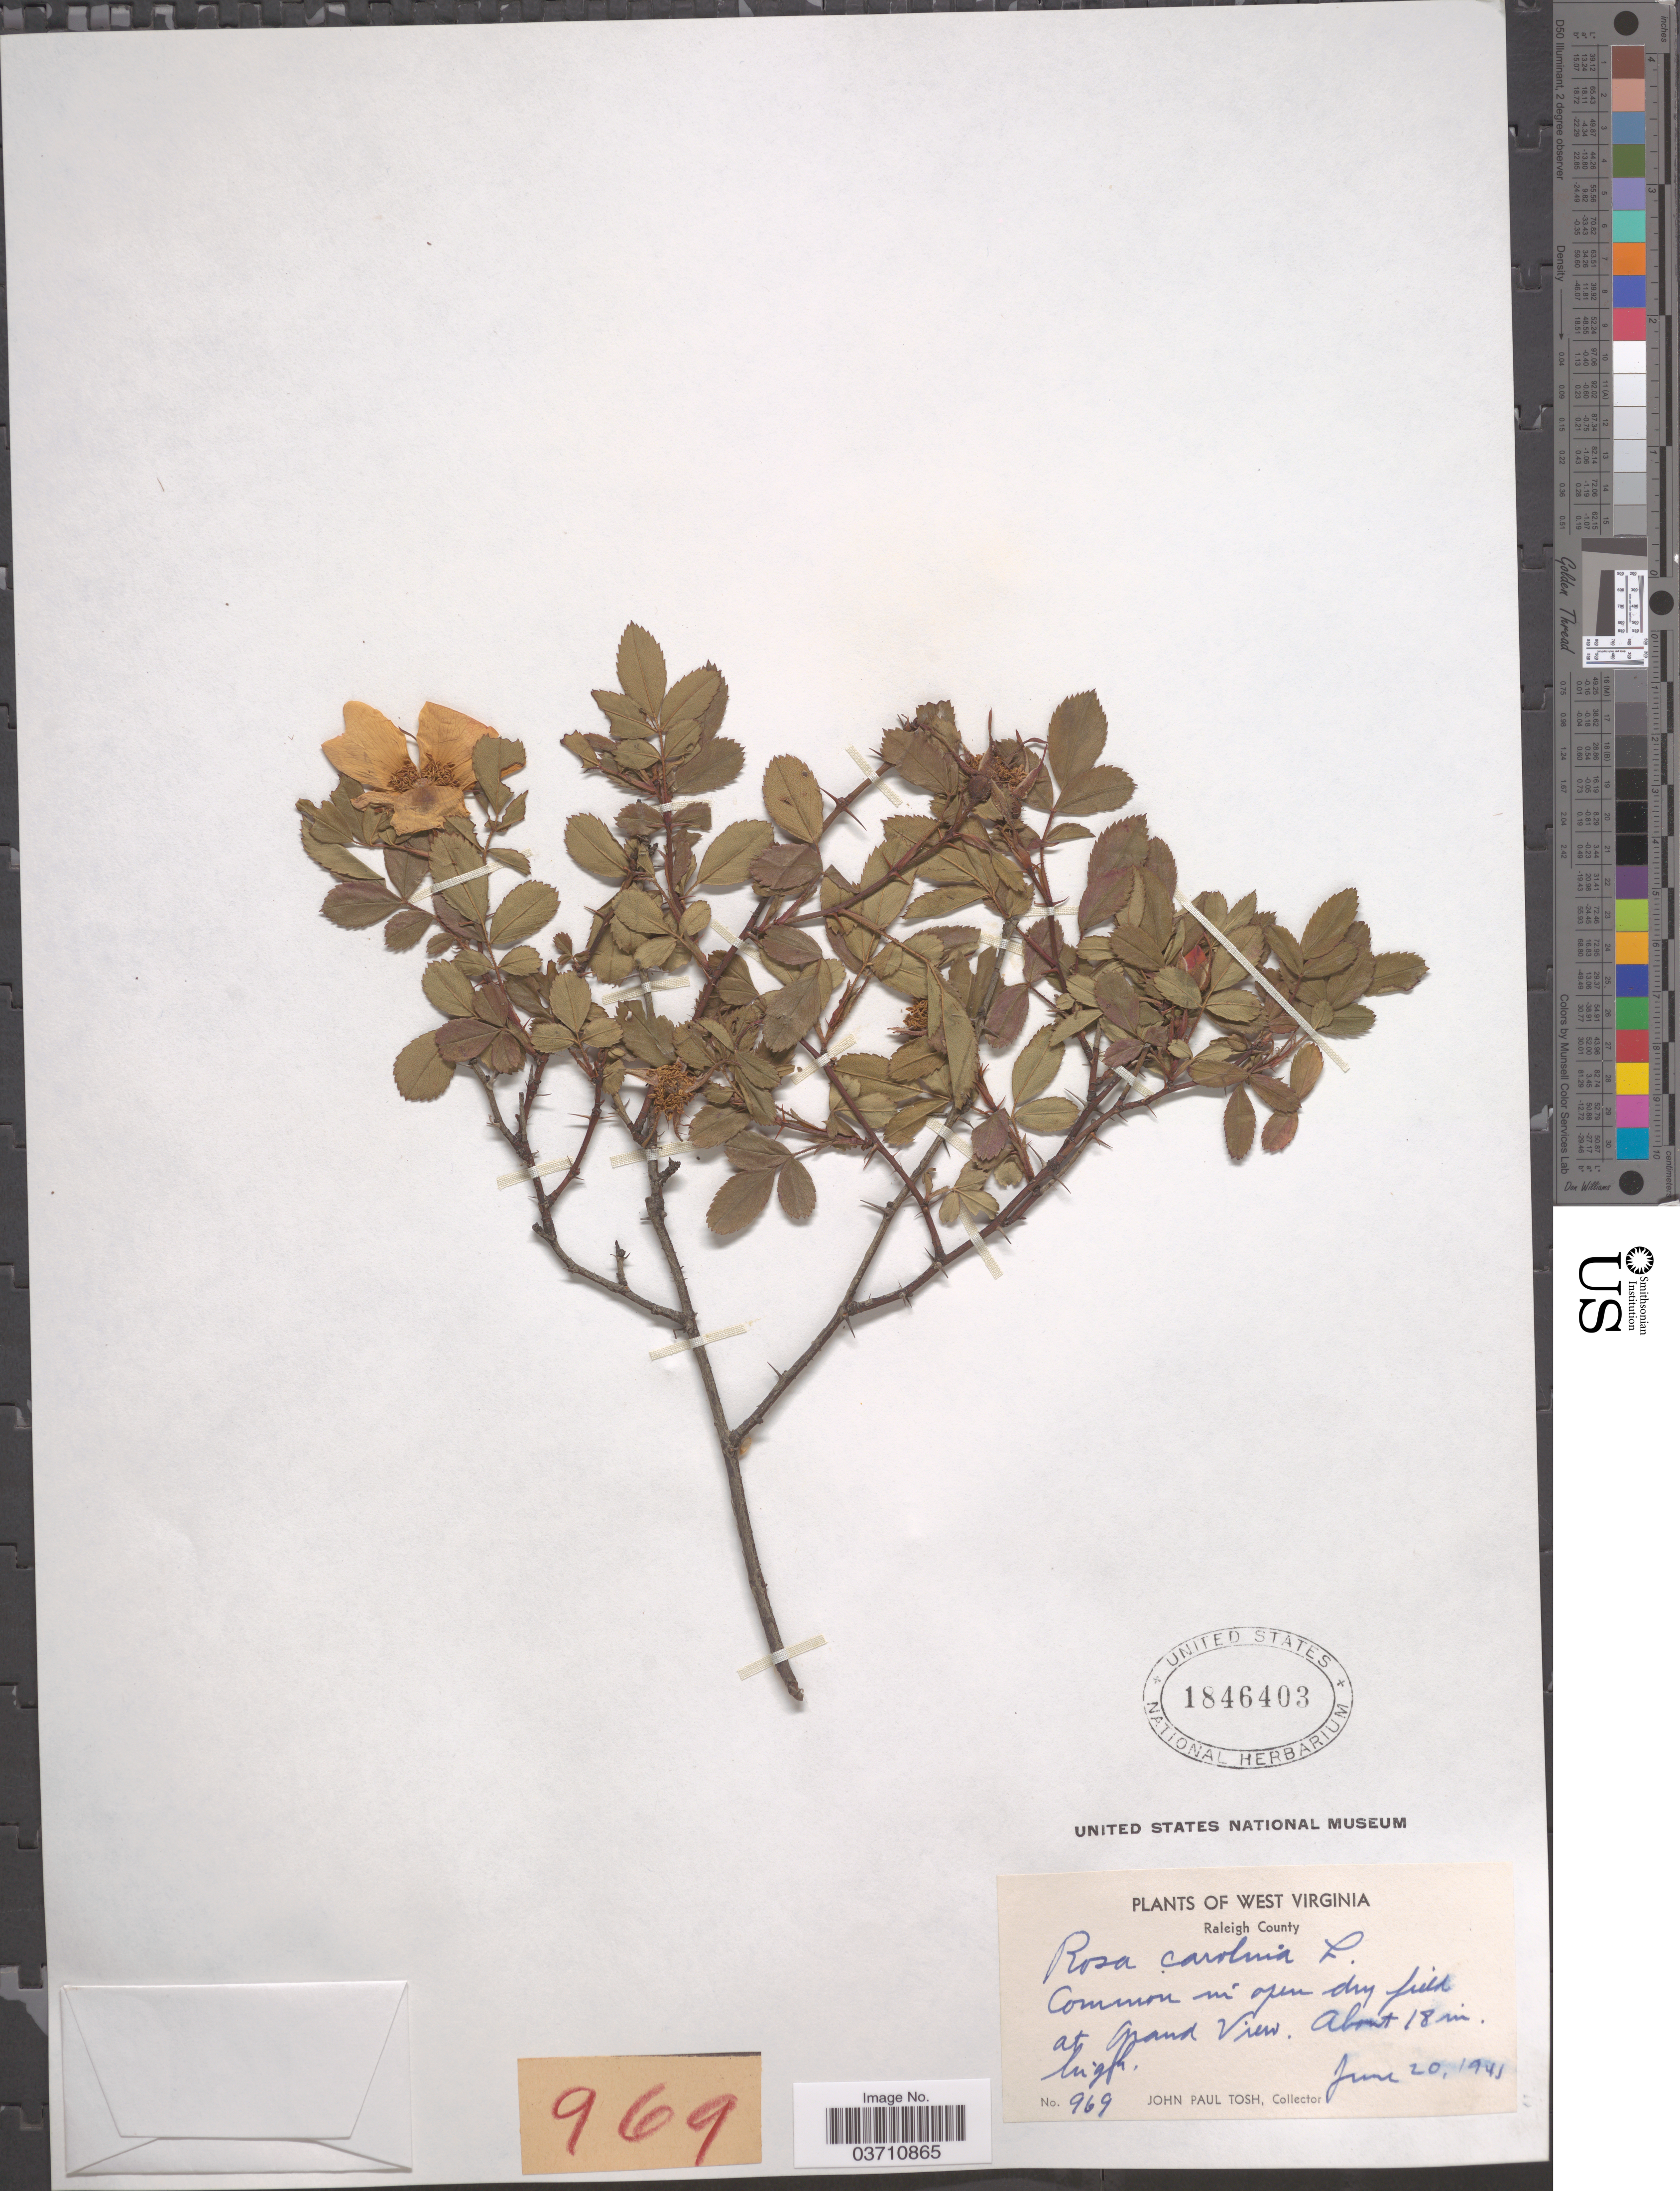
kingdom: Plantae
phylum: Tracheophyta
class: Magnoliopsida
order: Rosales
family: Rosaceae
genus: Rosa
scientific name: Rosa carolina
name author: L.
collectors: J. Tosh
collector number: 969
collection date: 1941-06-20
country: United States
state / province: West Virginia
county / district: Raleigh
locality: Raleigh County. At Grand View.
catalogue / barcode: US 1846403